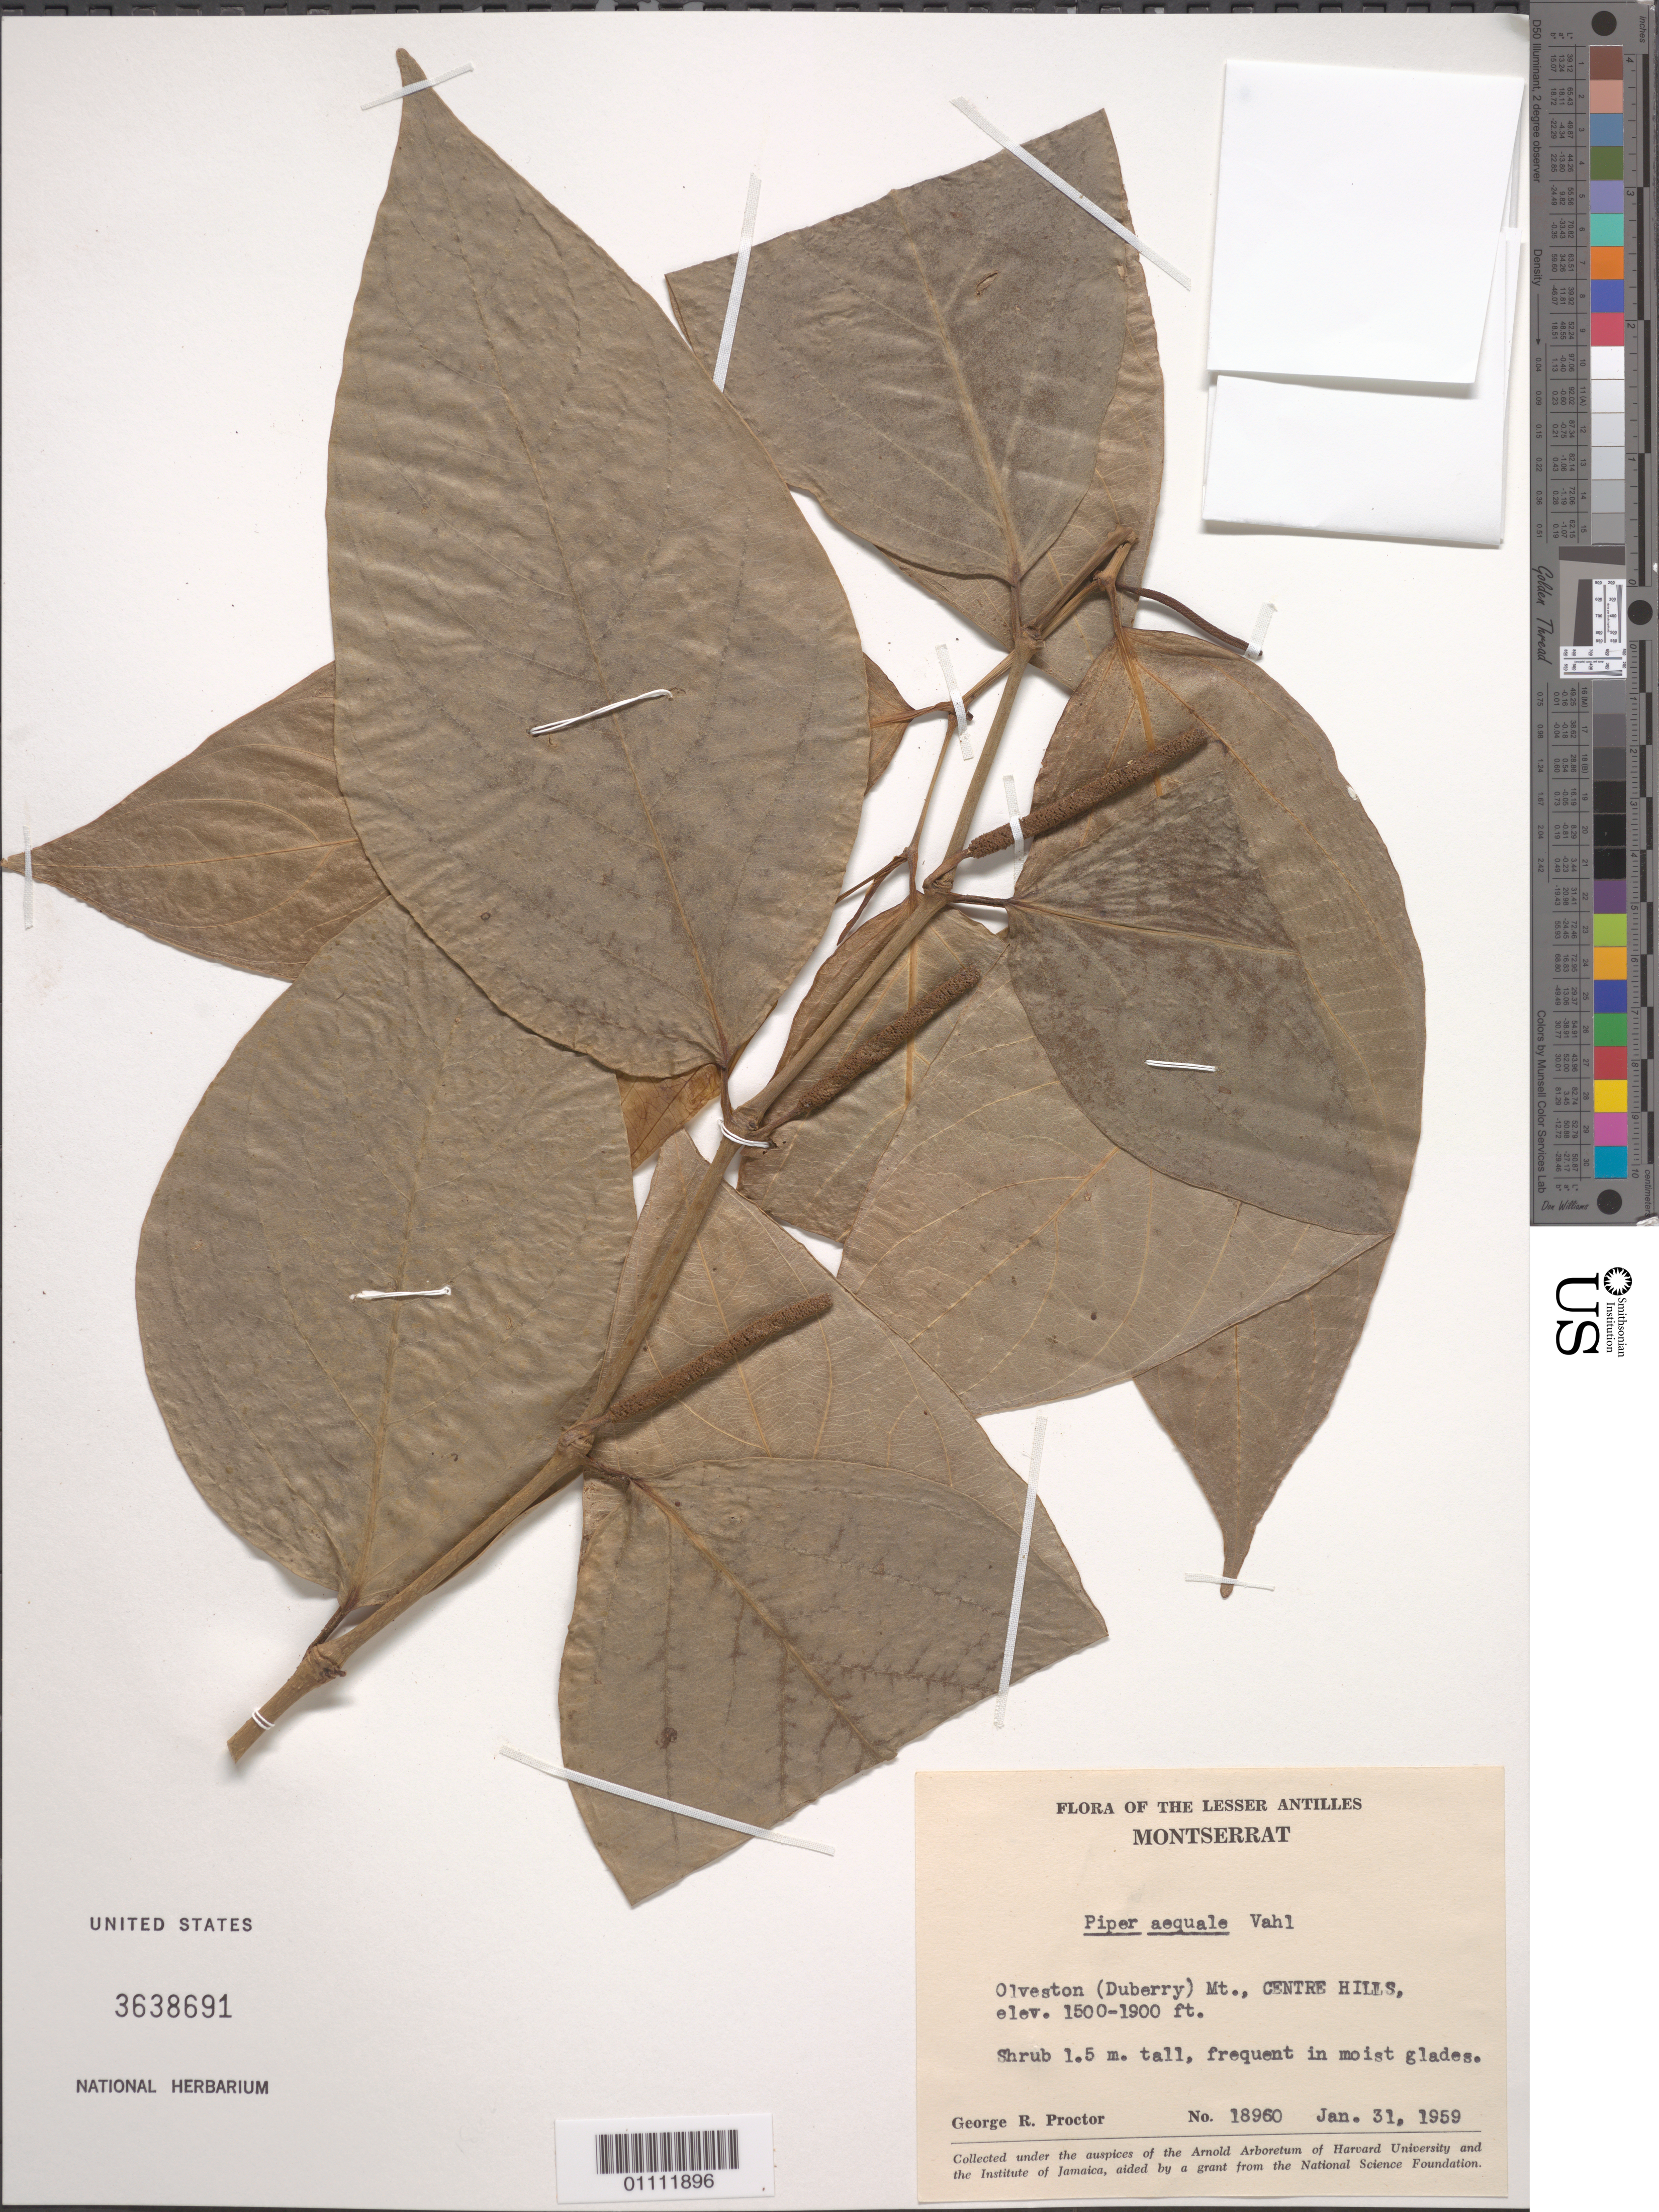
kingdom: Plantae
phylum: Tracheophyta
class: Magnoliopsida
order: Piperales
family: Piperaceae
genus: Piper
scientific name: Piper aequale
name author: Vahl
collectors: G. R. Proctor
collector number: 18960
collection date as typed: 31 Jan 1959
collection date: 1959-01-31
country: Montserrat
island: Montserrat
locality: Olveston (Duberry) Mt., Centre Hills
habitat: Frequent in moist glades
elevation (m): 457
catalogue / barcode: US 3638691